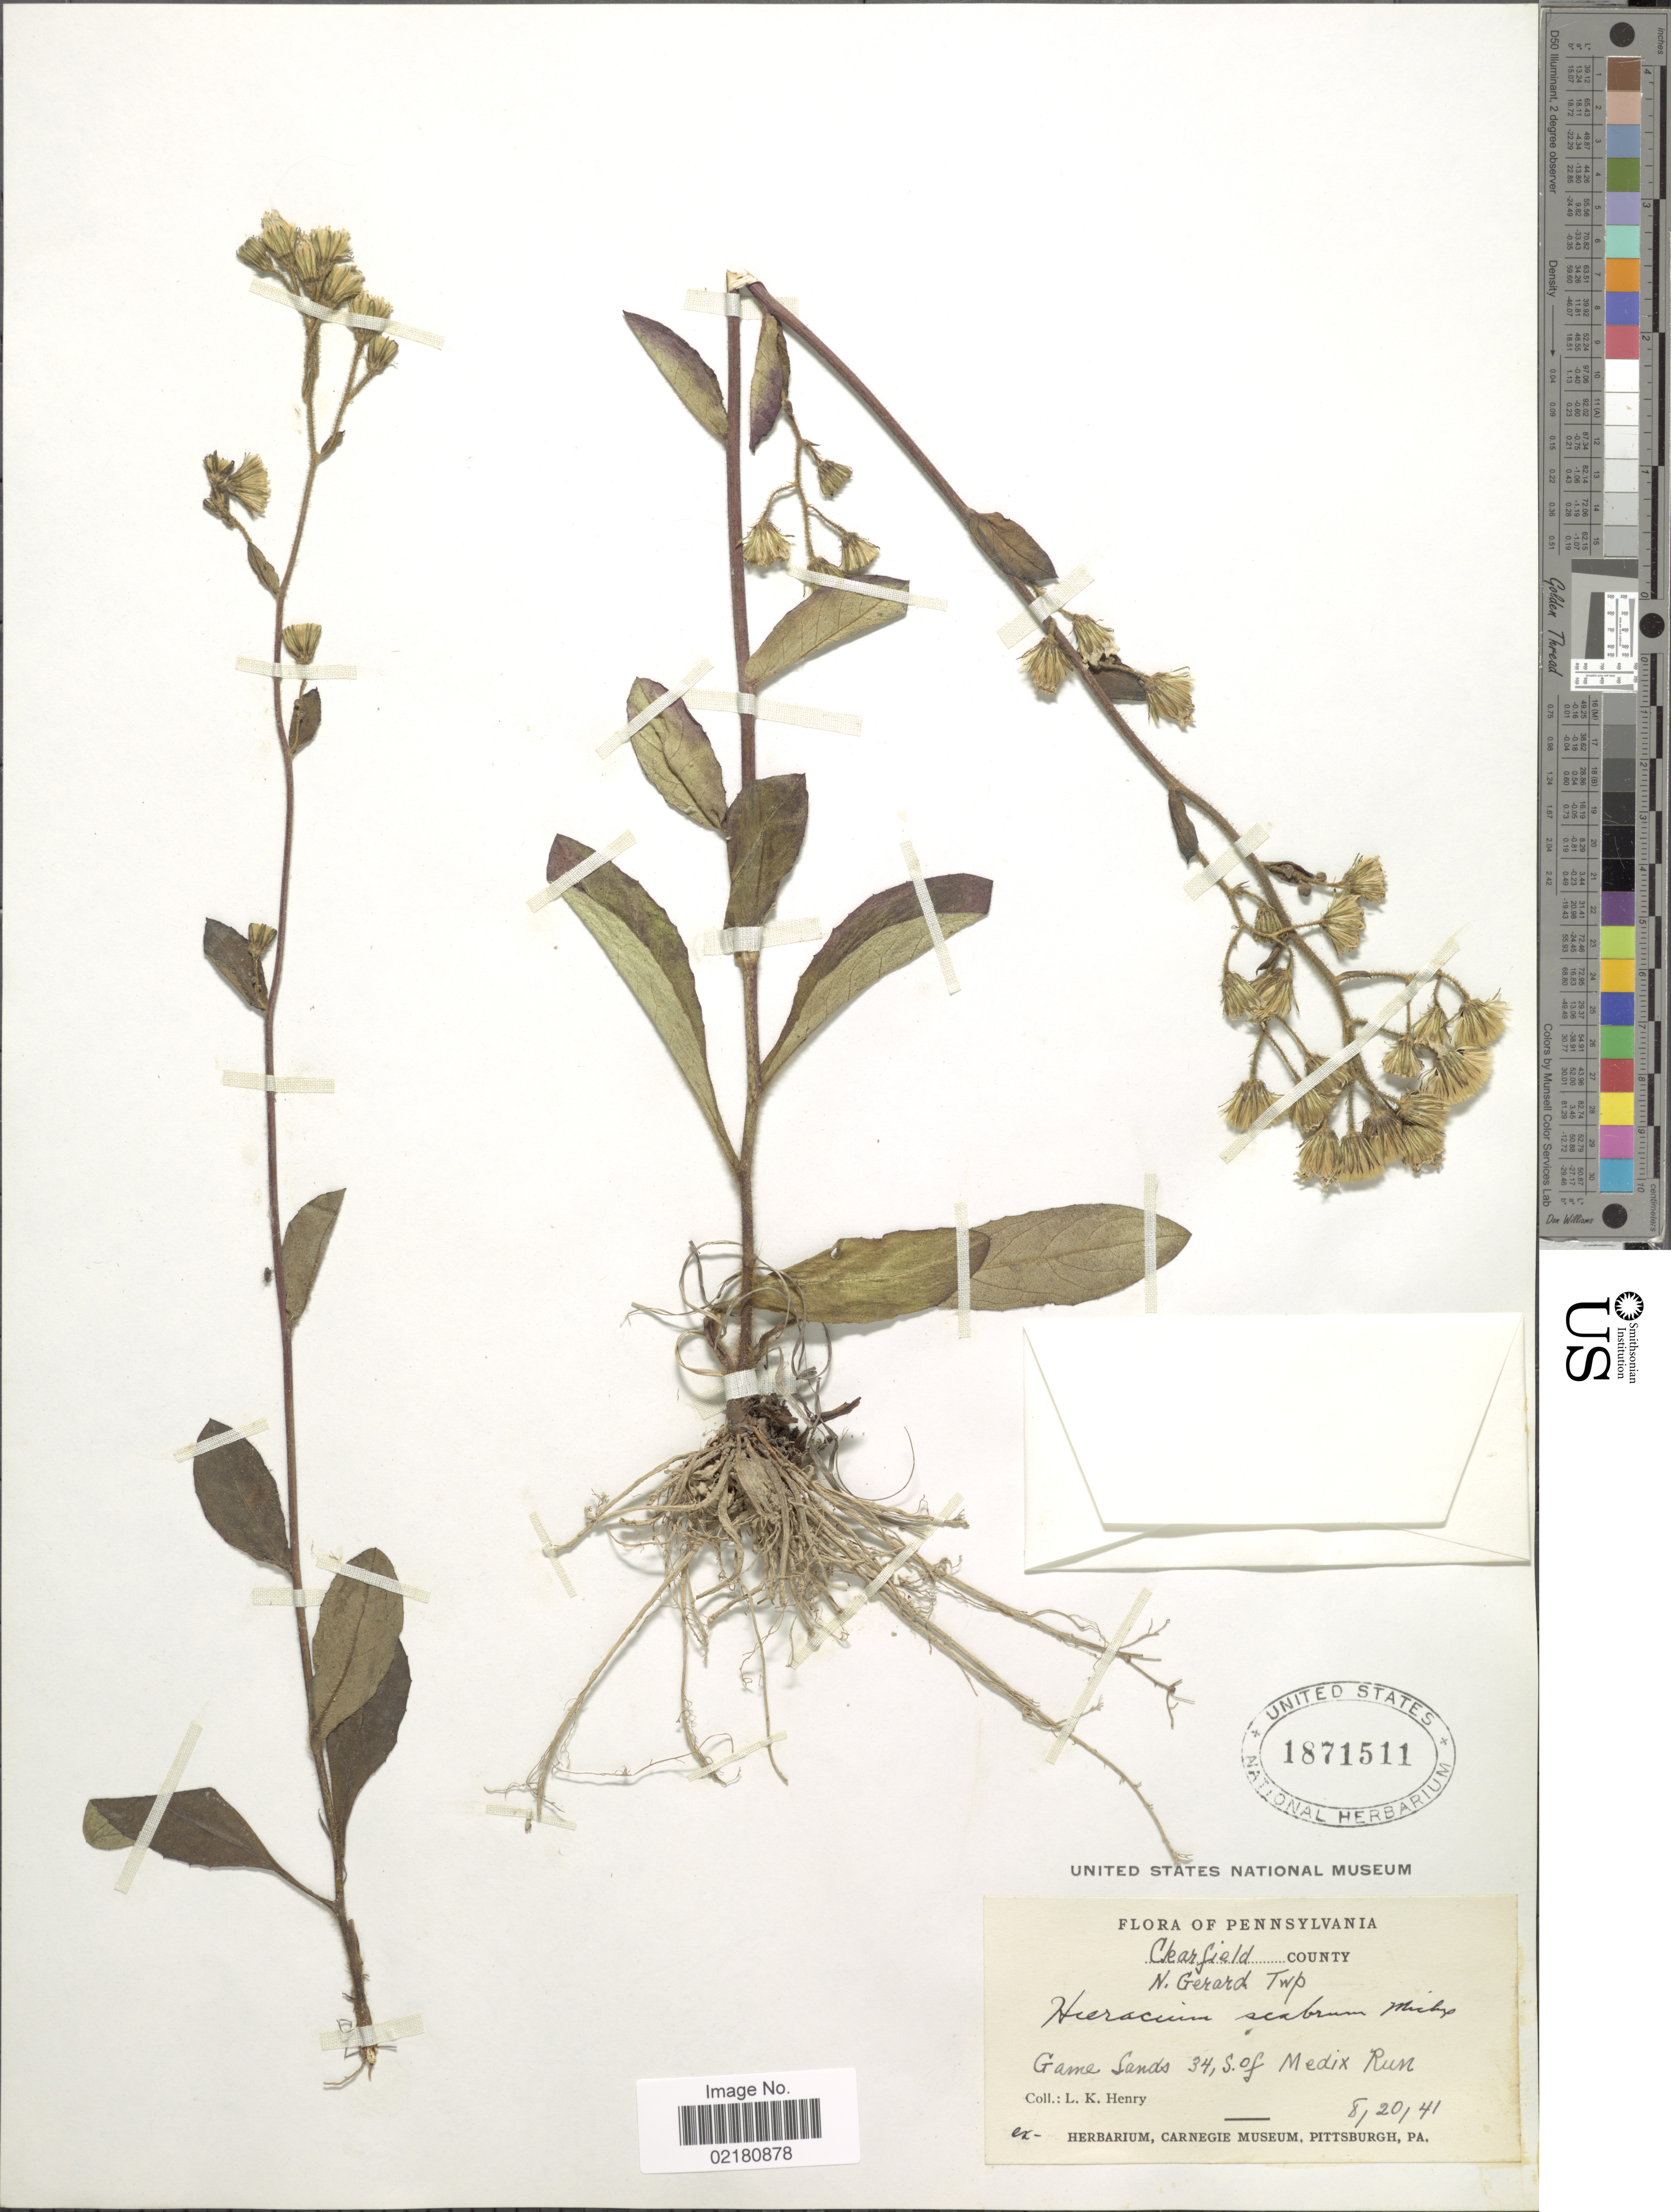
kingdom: Plantae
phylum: Tracheophyta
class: Magnoliopsida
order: Asterales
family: Asteraceae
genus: Pilosella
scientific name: Pilosella verruculata subsp. verruculata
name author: (Link) Soják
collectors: L. K. Henry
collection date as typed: Transcribed d/m/y: 20/8/41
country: United States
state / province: Pennsylvania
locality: Clearfield County. N. Gerard Twp. Game Sands 34,S. of Medix Run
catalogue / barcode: US 1871511